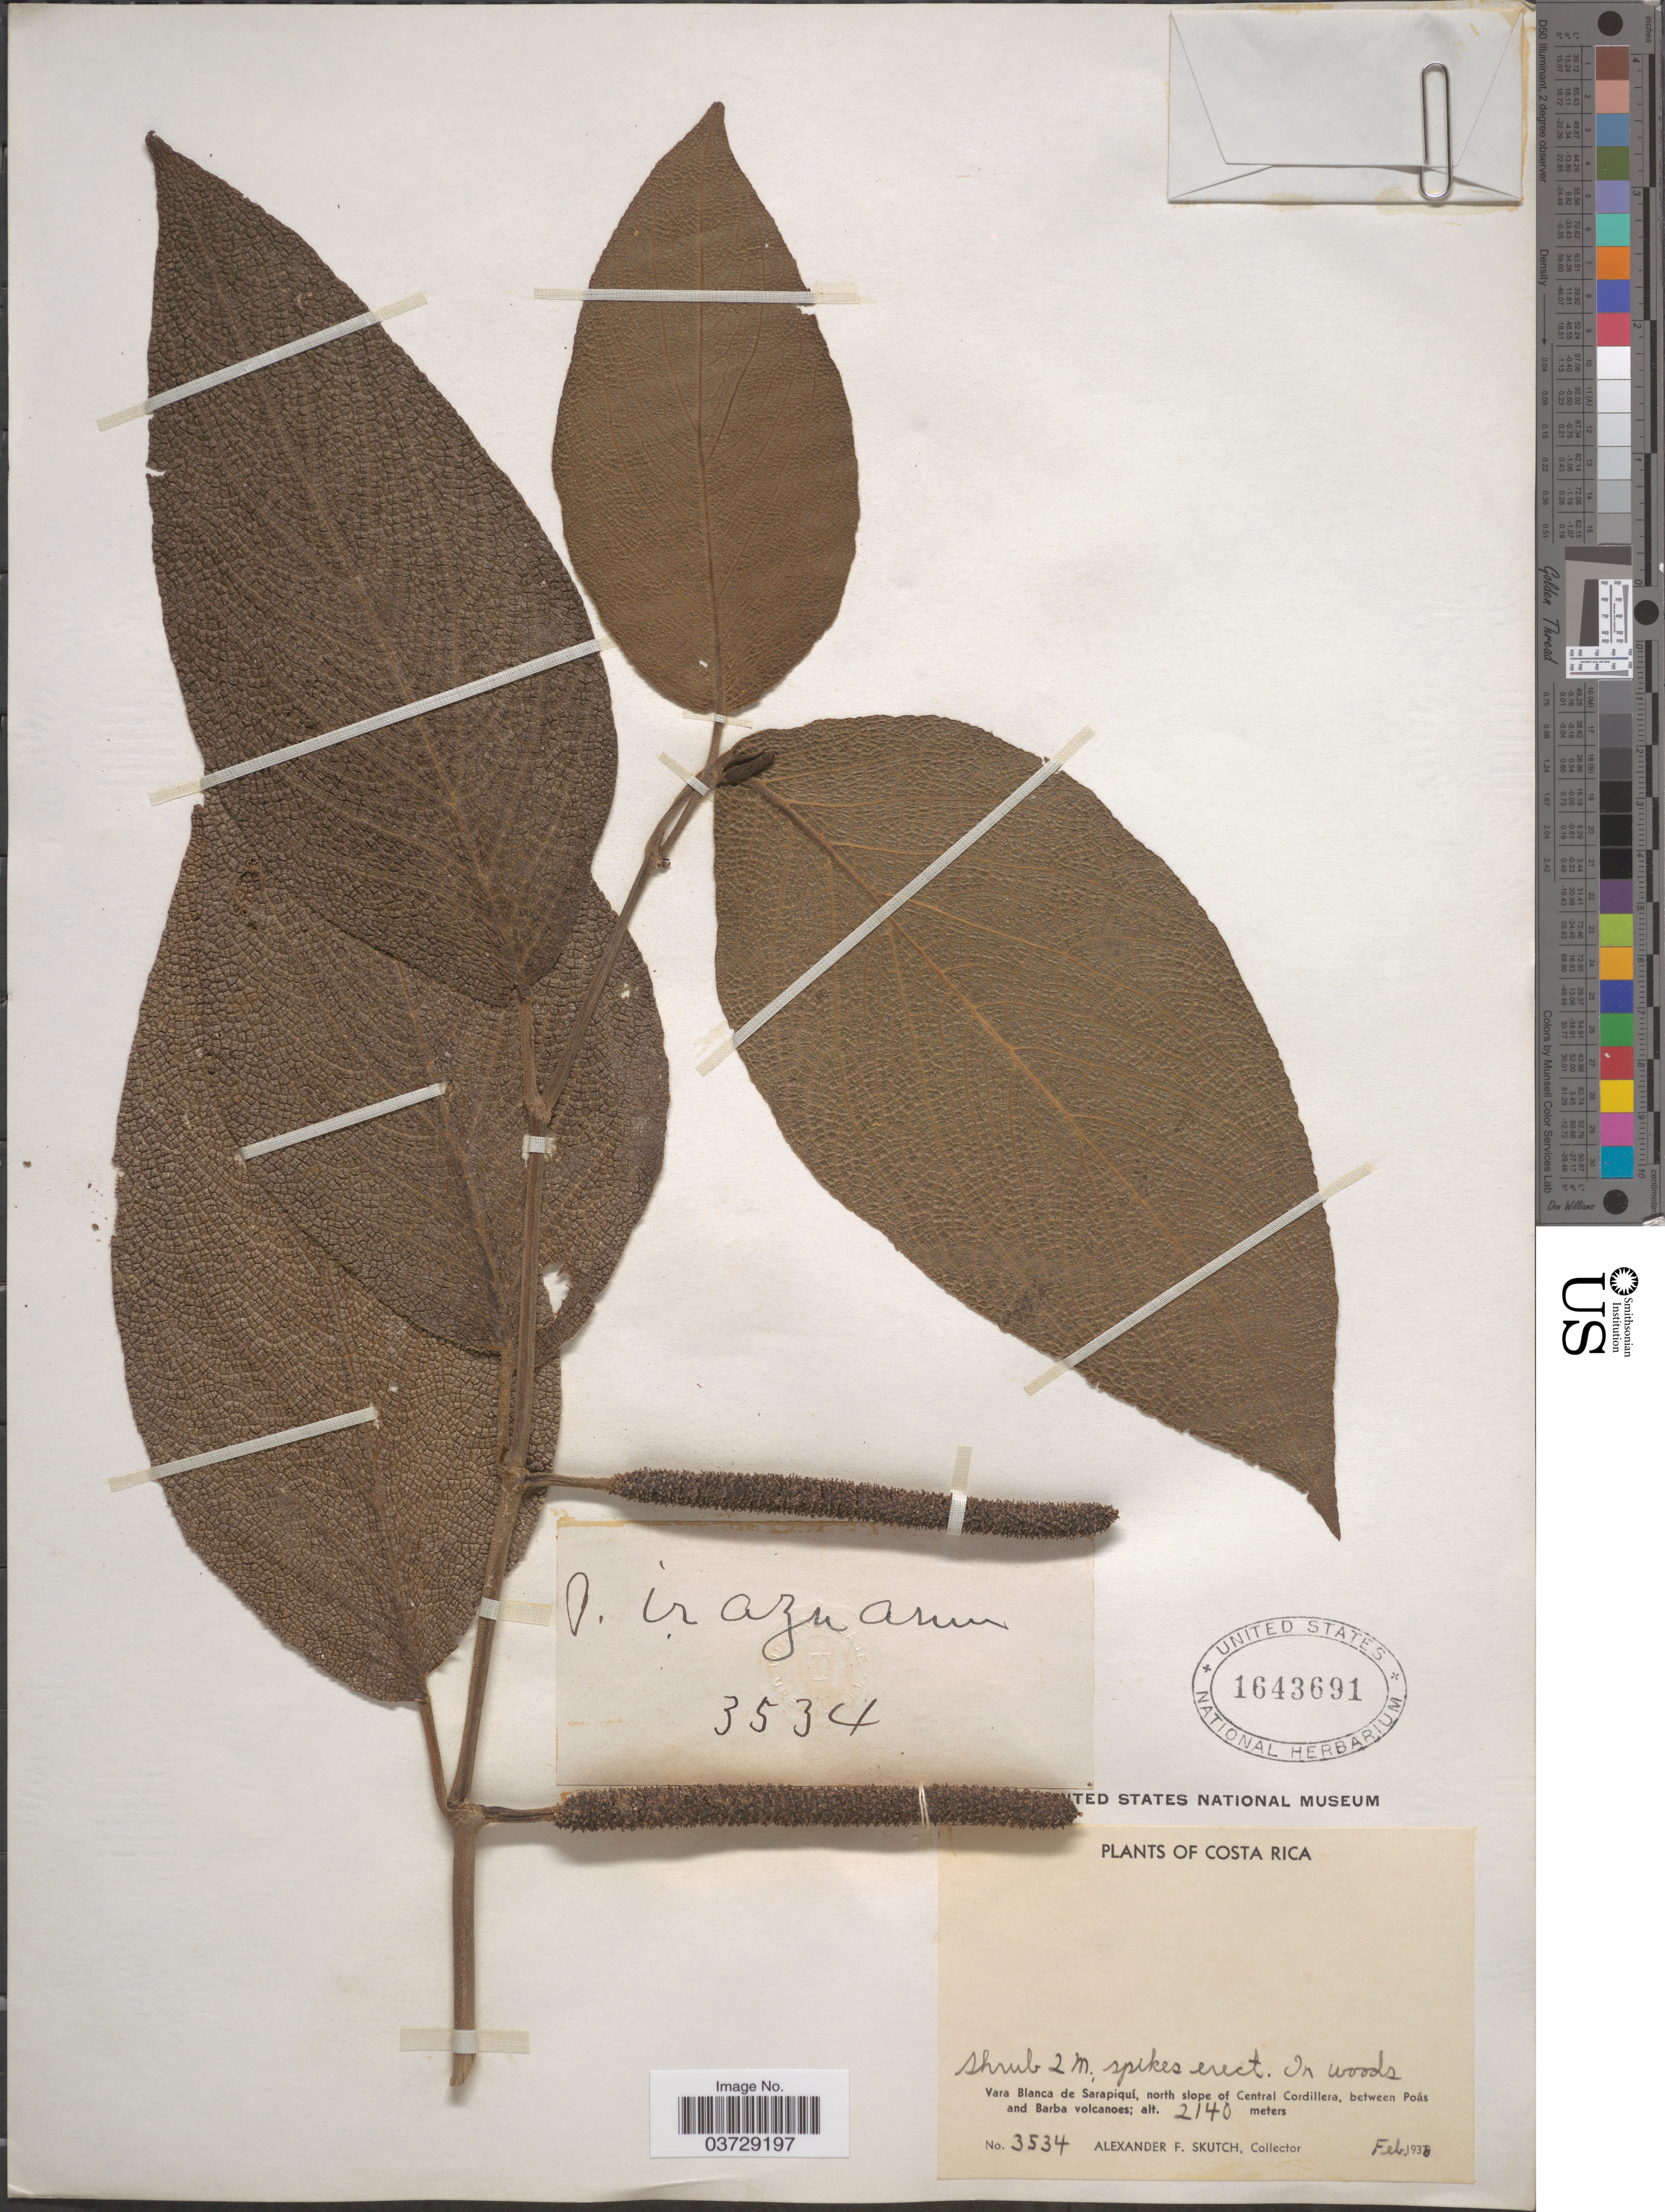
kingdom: Plantae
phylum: Tracheophyta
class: Magnoliopsida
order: Piperales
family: Piperaceae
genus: Piper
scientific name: Piper irazuanum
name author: C. DC.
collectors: A. F. Skutch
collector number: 3534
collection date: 1938-02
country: Costa Rica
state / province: Heredia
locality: Vara Blanca de Sarapiquí, north slope of Central Cordillera, between Poás and Barba volcanoes.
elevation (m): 2140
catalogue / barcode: US 1643691